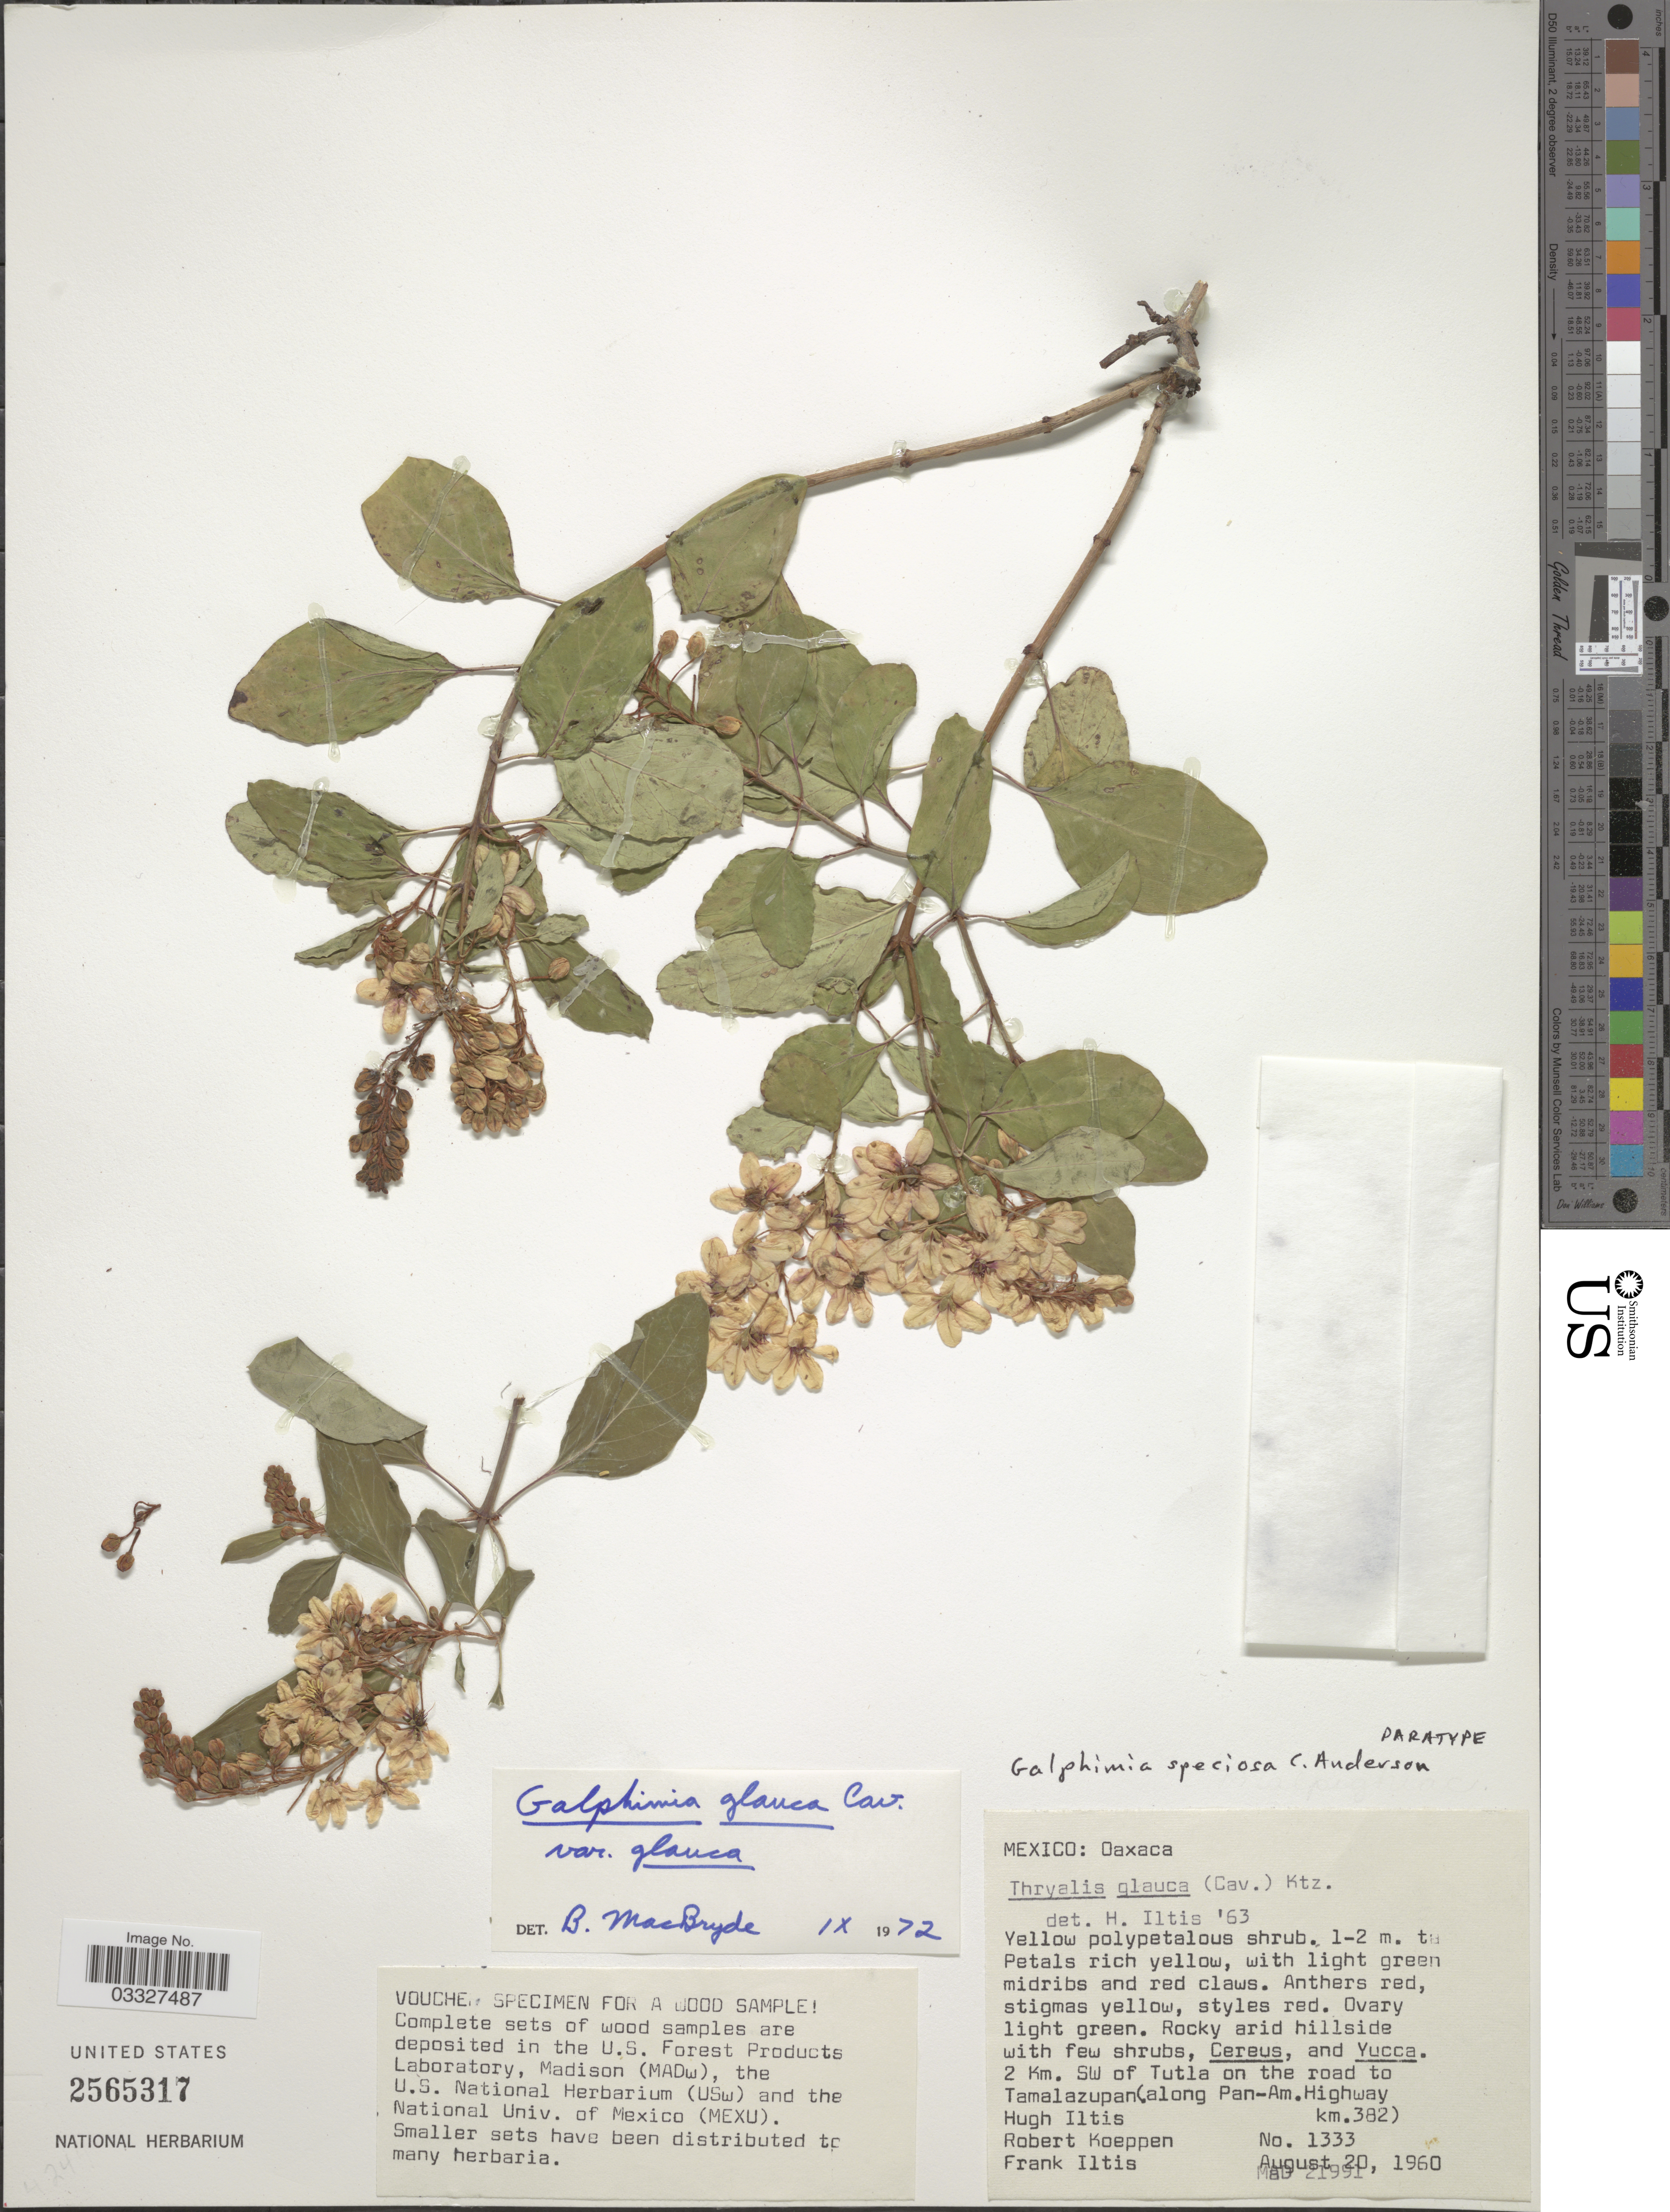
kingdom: Plantae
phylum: Tracheophyta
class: Magnoliopsida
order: Malpighiales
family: Malpighiaceae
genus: Galphimia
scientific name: Galphimia speciosa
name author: C.E. Anderson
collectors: H. H. Iltis, R. C. Koeppen & F. S. Iltis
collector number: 1333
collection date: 1960-08-20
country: Mexico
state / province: Oaxaca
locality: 2 km. SW of Tutla on the road to Tamalazupan (along Pan-Am. Highway km. 382)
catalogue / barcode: US 2565317